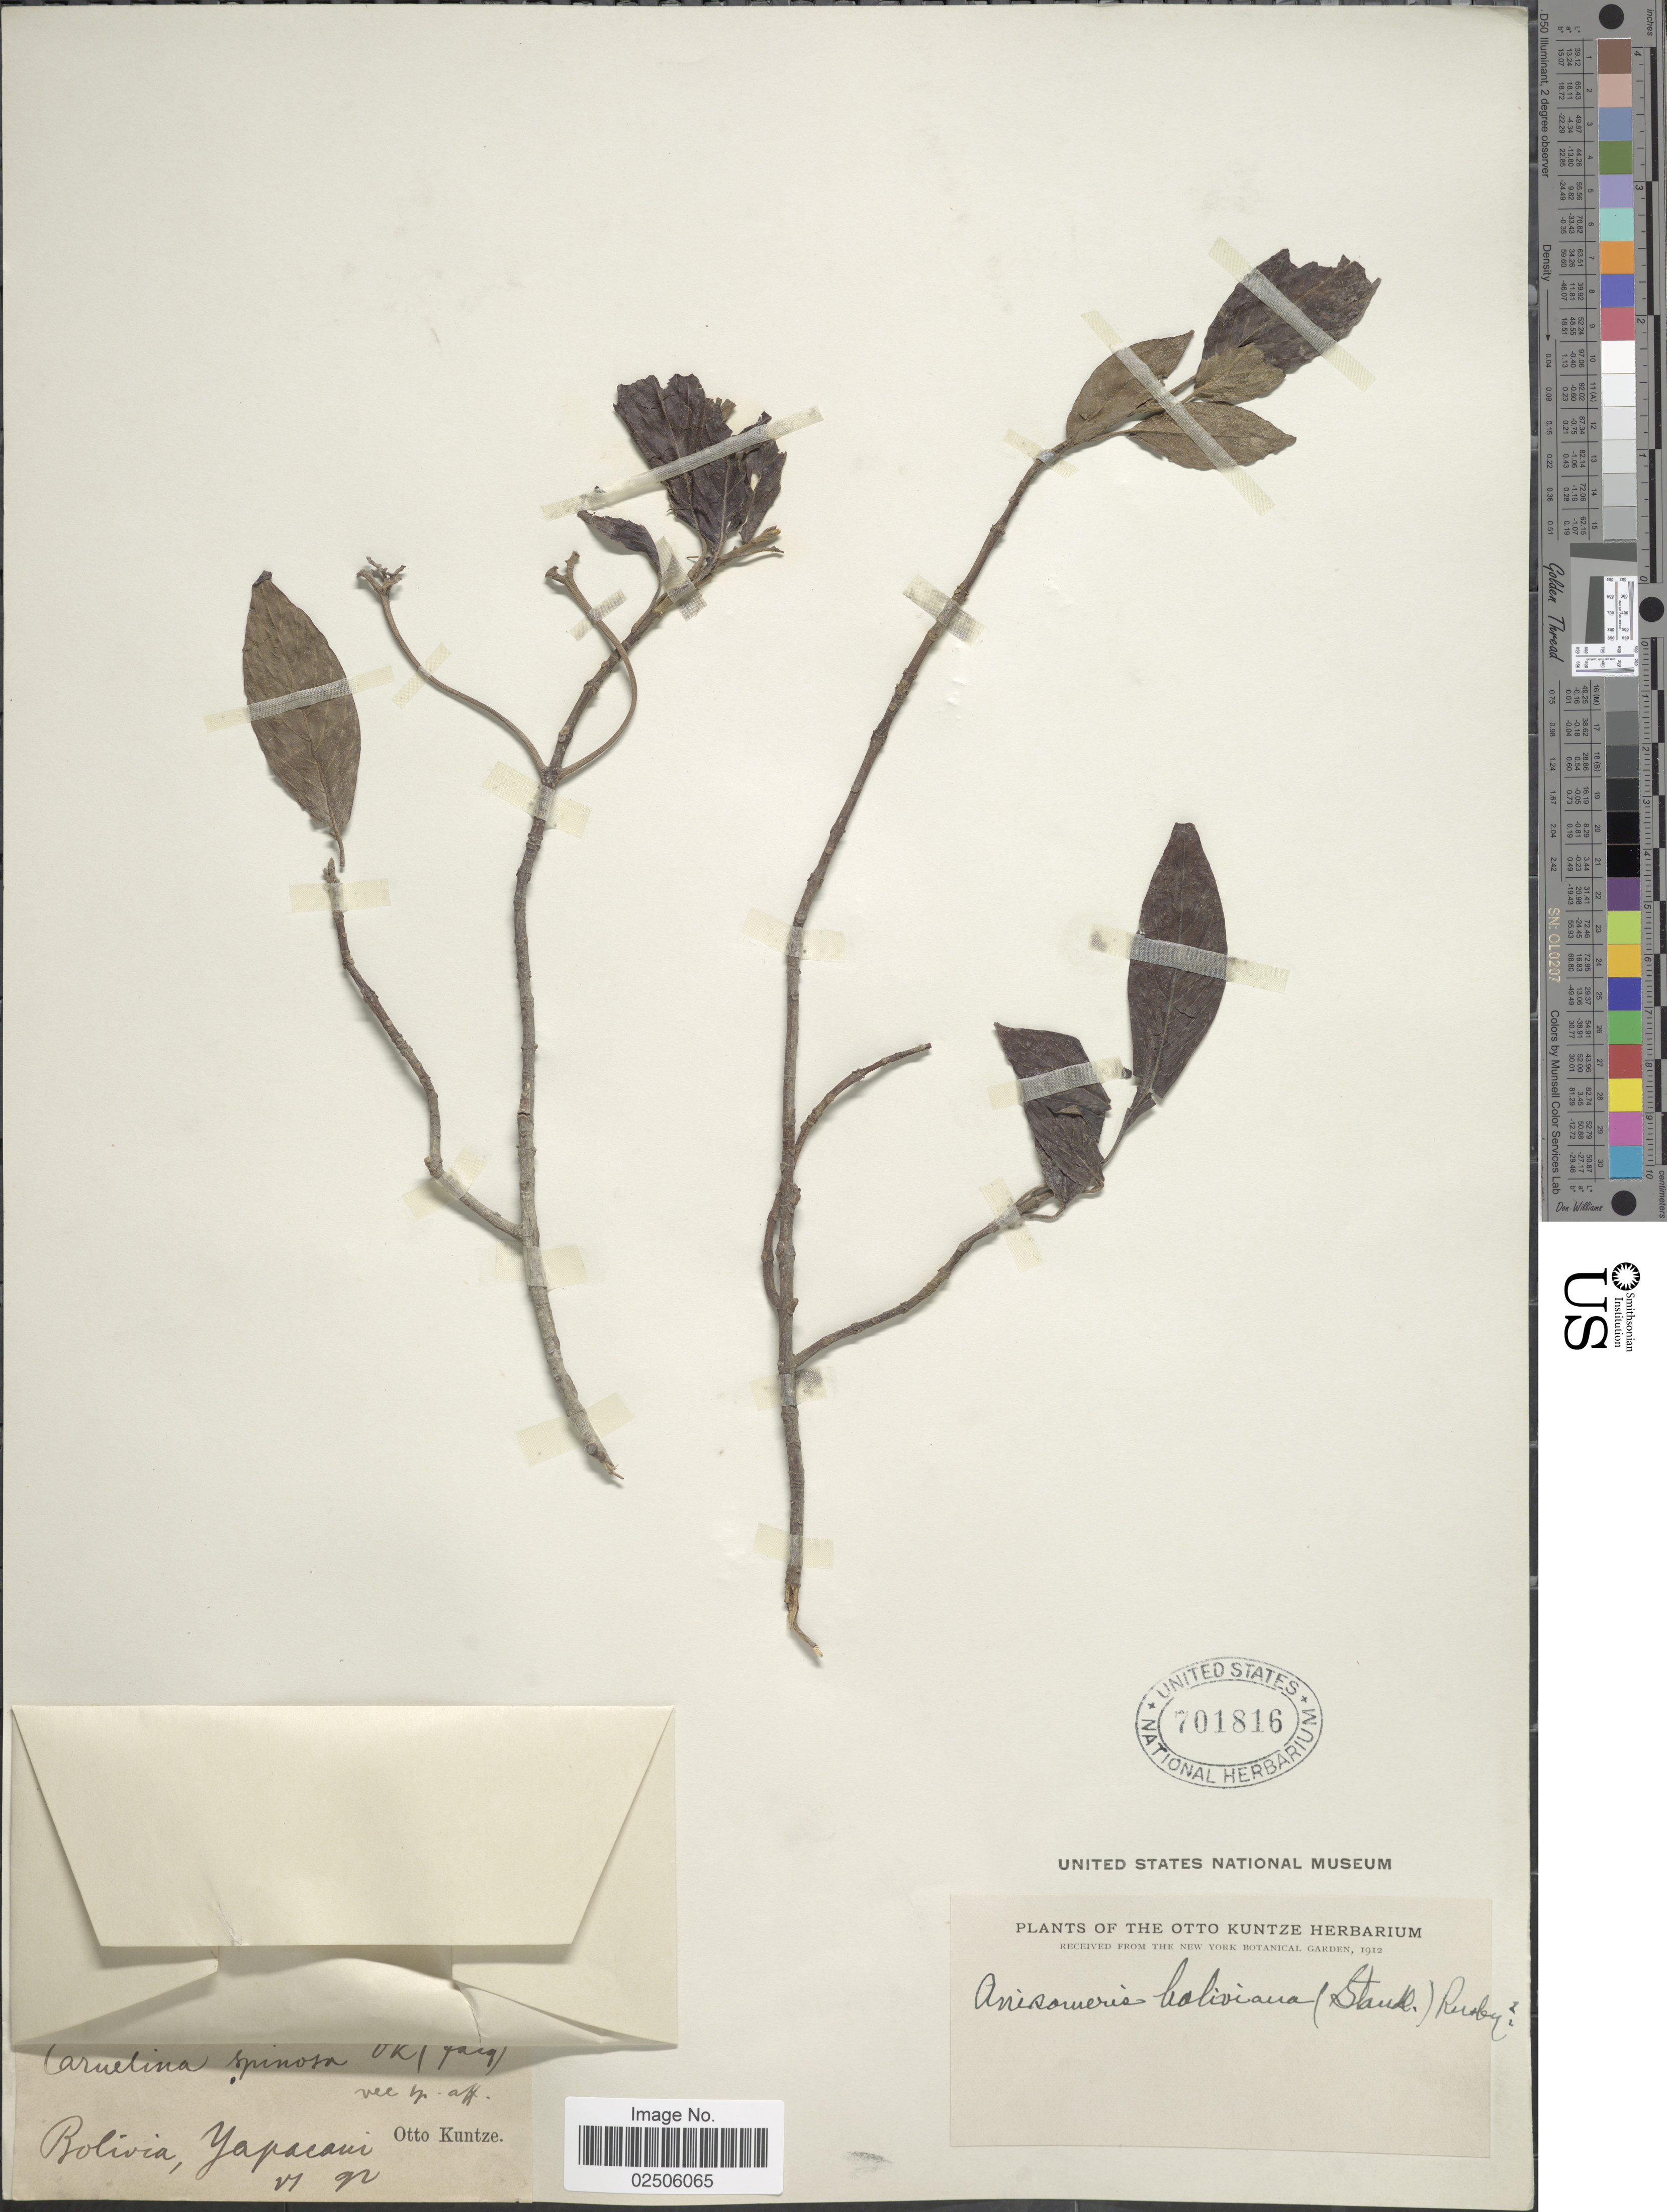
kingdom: Plantae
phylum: Tracheophyta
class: Magnoliopsida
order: Gentianales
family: Rubiaceae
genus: Chomelia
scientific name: Chomelia boliviana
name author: Standl.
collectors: C.E.O. Kuntze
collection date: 1892-06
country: Bolivia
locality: Yapacani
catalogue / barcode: US 701816